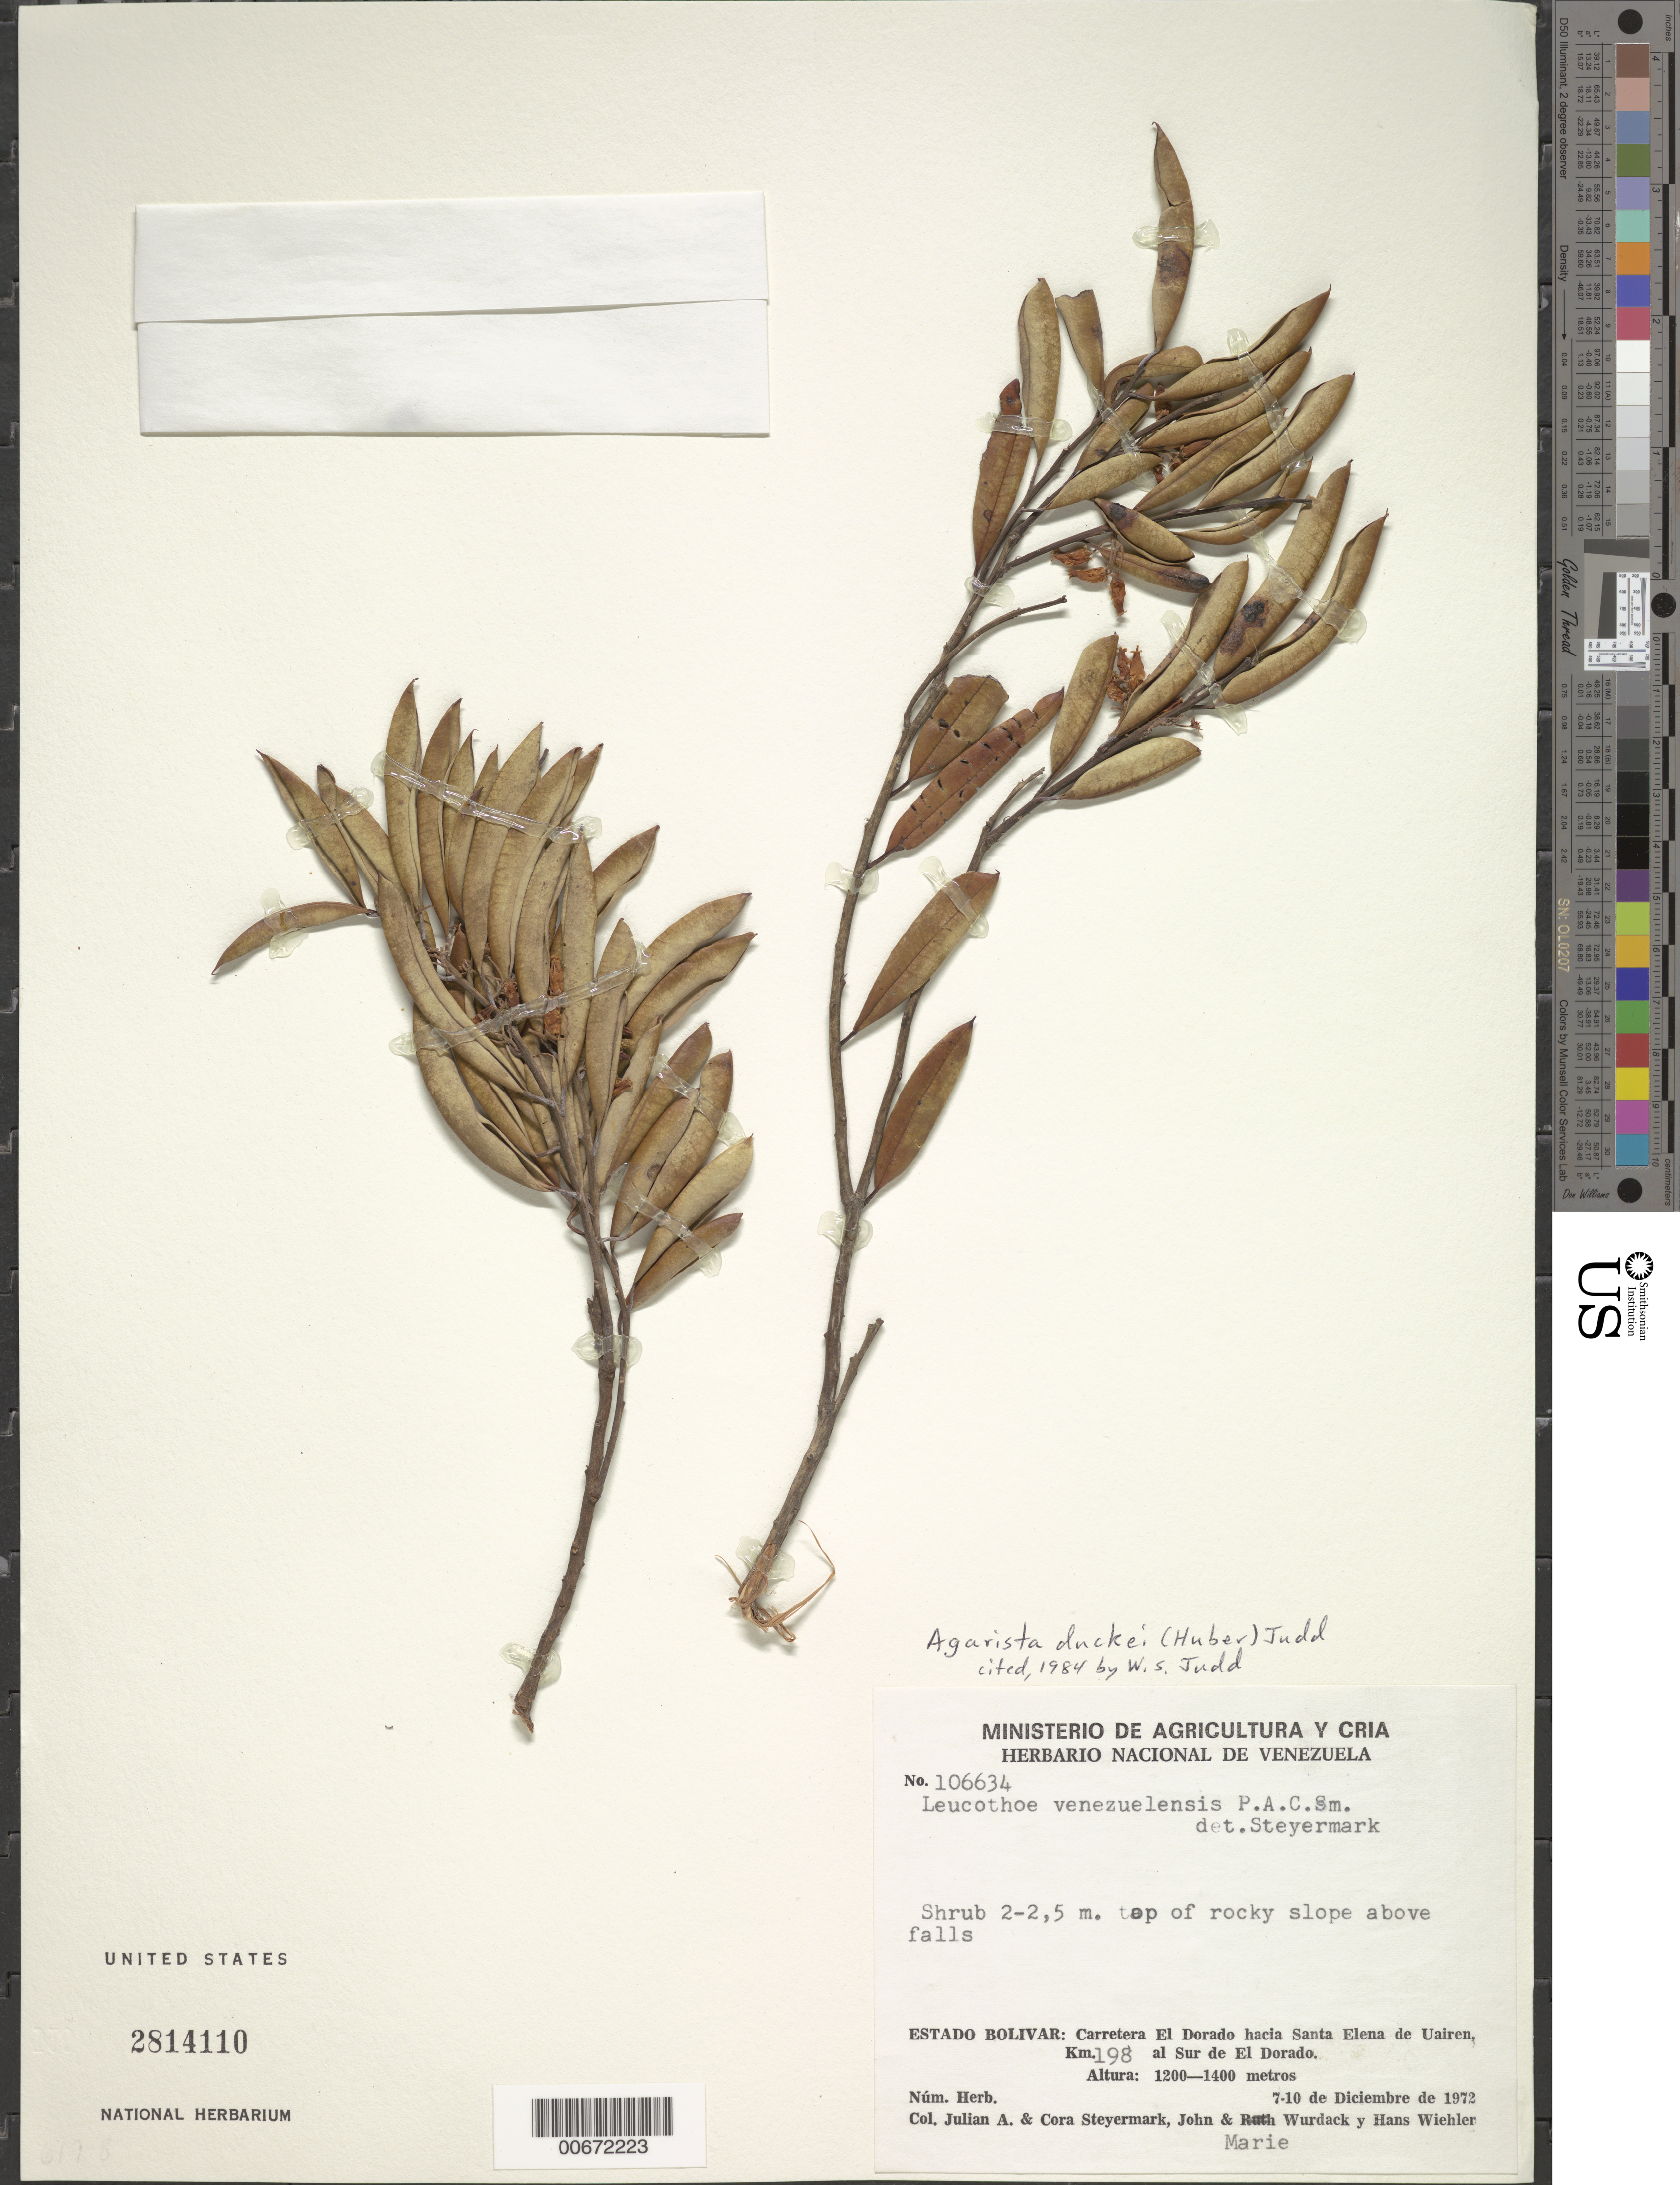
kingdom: Plantae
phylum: Tracheophyta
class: Magnoliopsida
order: Ericales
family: Ericaceae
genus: Agarista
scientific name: Agarista duckei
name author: (Huber) Judd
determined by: Judd, Walter S.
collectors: J. Steyermark, C. Steyermark, J. J. Wurdack & M. L. Wurdack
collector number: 106634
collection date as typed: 7-Dec-72 to 10-Dec-72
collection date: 1972-12-07/1972-12-10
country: Venezuela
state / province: Bolívar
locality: Carretera El Dorado hacia Santa Elena de Uarien, km 198 al Sur de El Dorado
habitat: Top of rocky slope above falls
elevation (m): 1200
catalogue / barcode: US 2814110